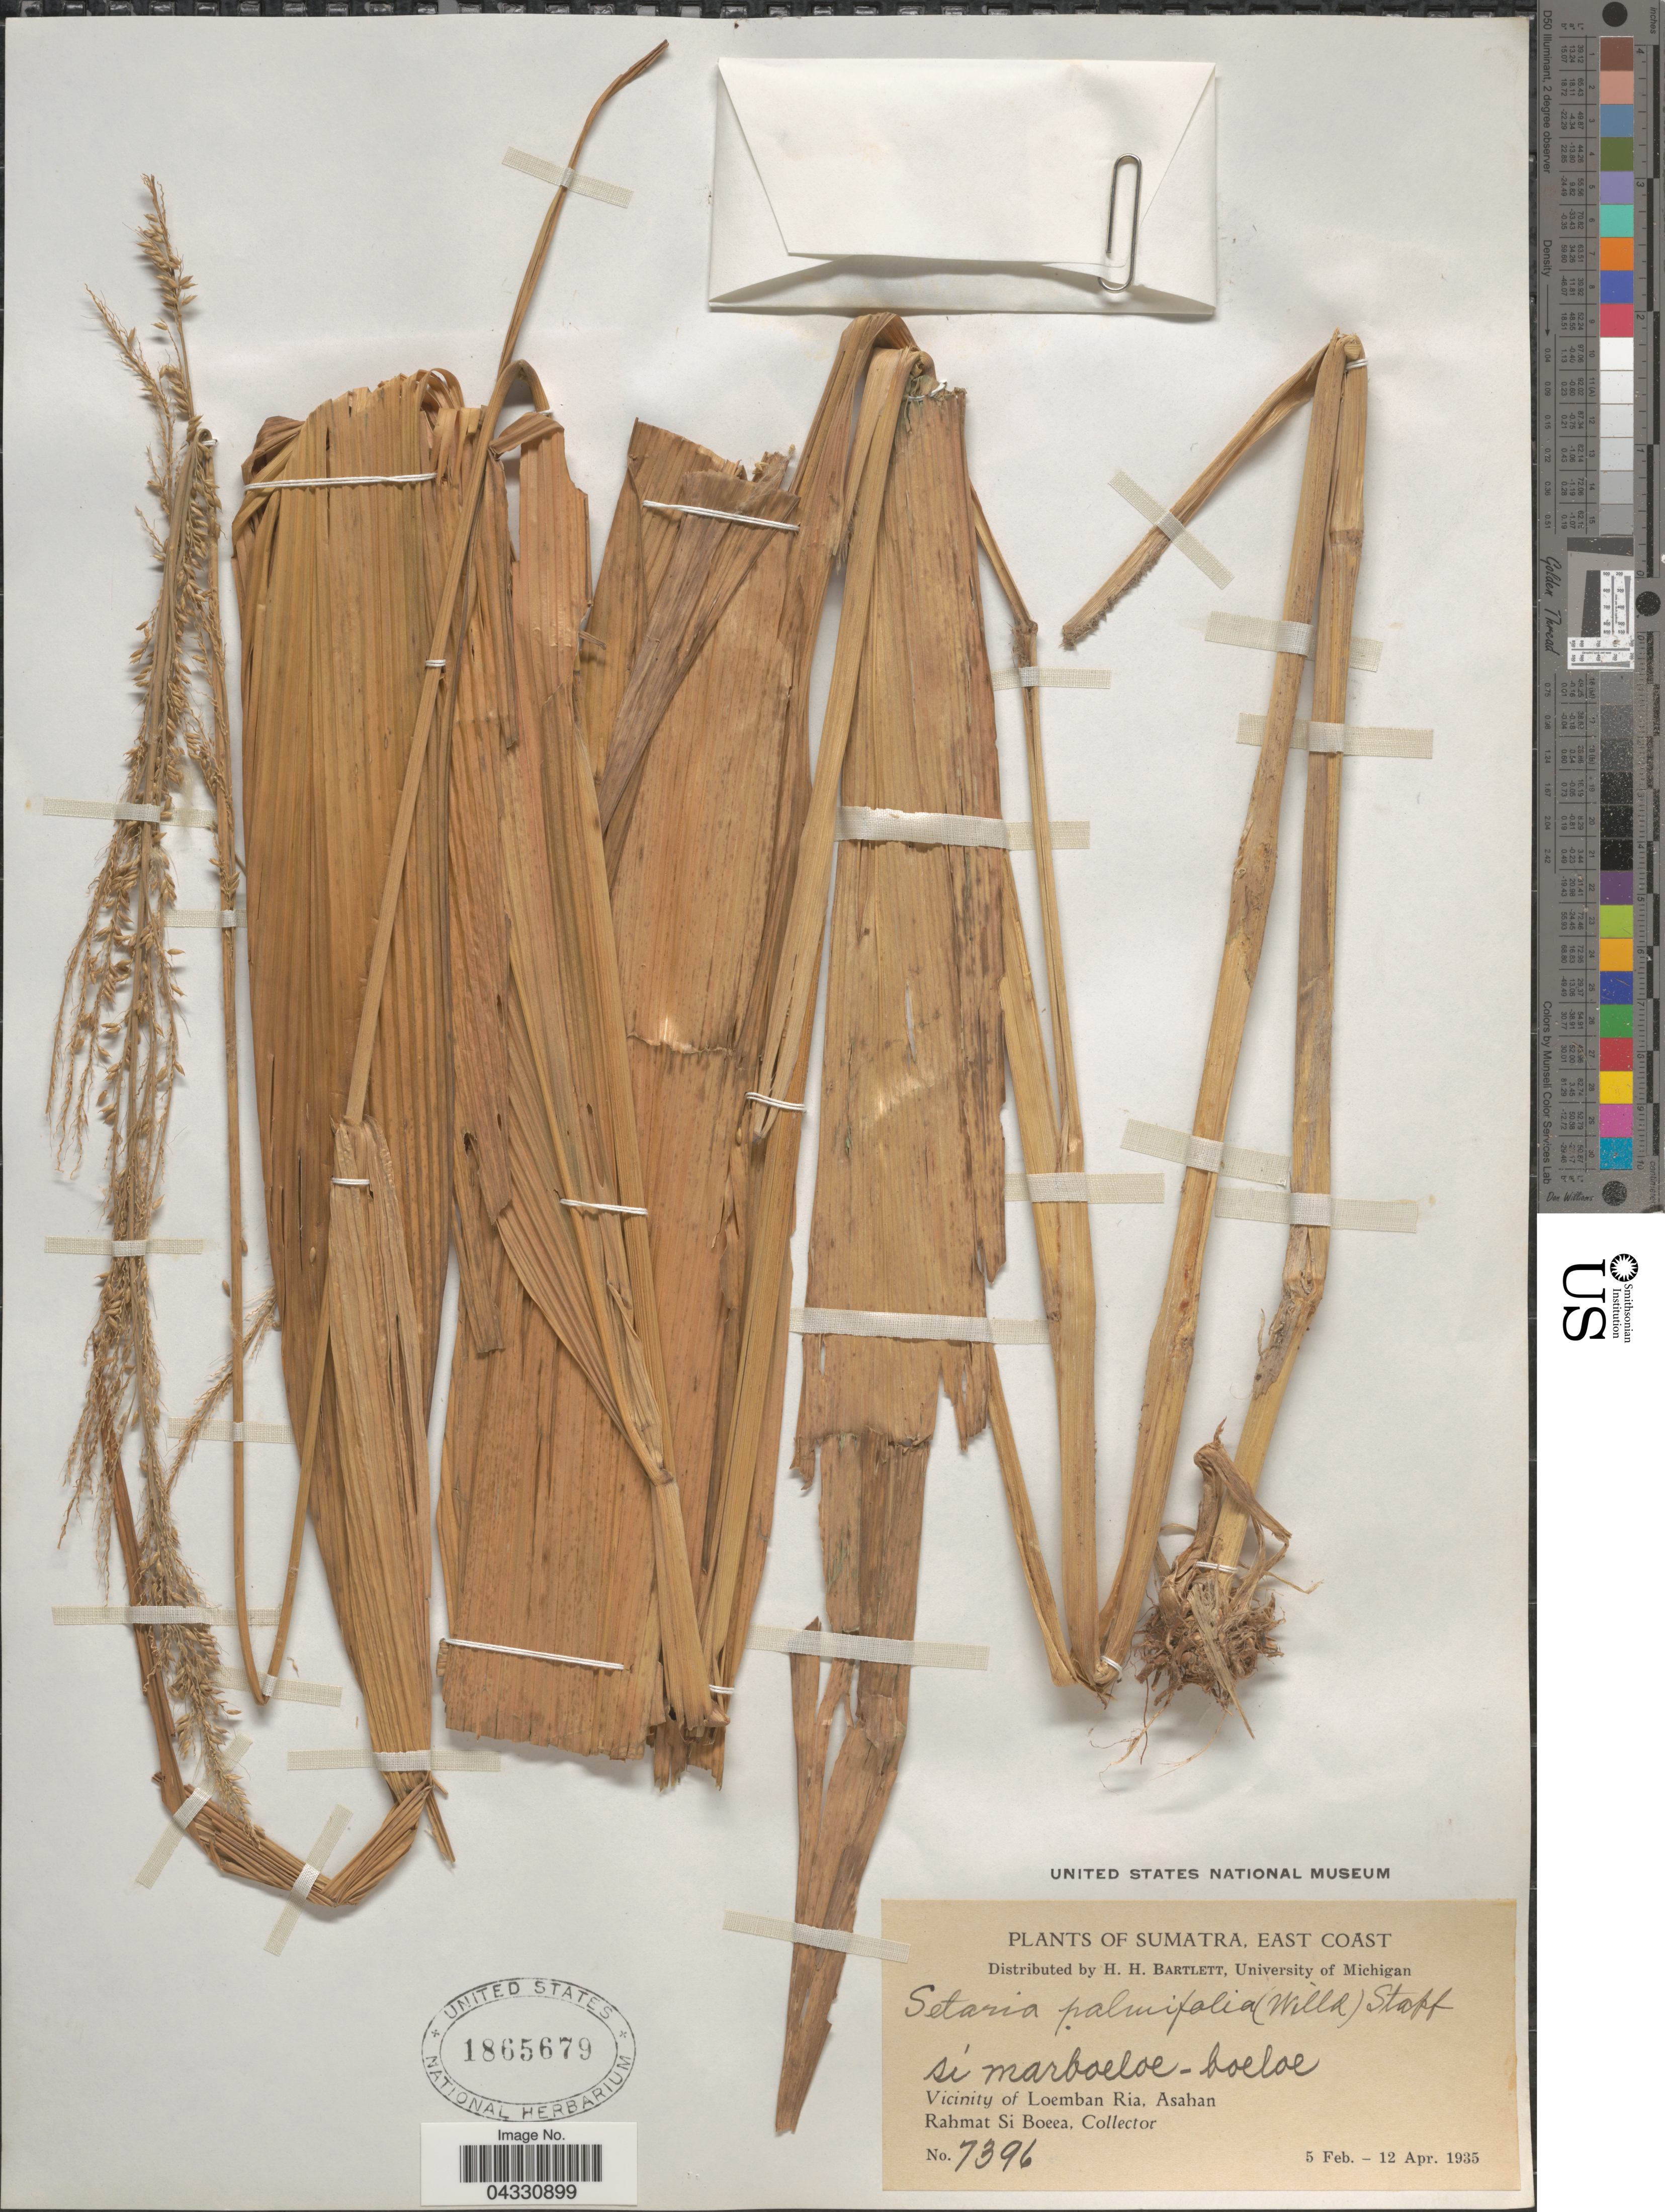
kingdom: Plantae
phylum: Tracheophyta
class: Liliopsida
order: Poales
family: Poaceae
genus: Setaria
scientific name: Setaria palmifolia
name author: (J. Koenig) Stapf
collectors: Rahmat Si Boeea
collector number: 7396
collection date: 1935-02-05/1935-04-12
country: Indonesia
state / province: Sumatra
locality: East Coast. Vicinity of Loemban Ria, Asahan.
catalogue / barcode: US 1865679